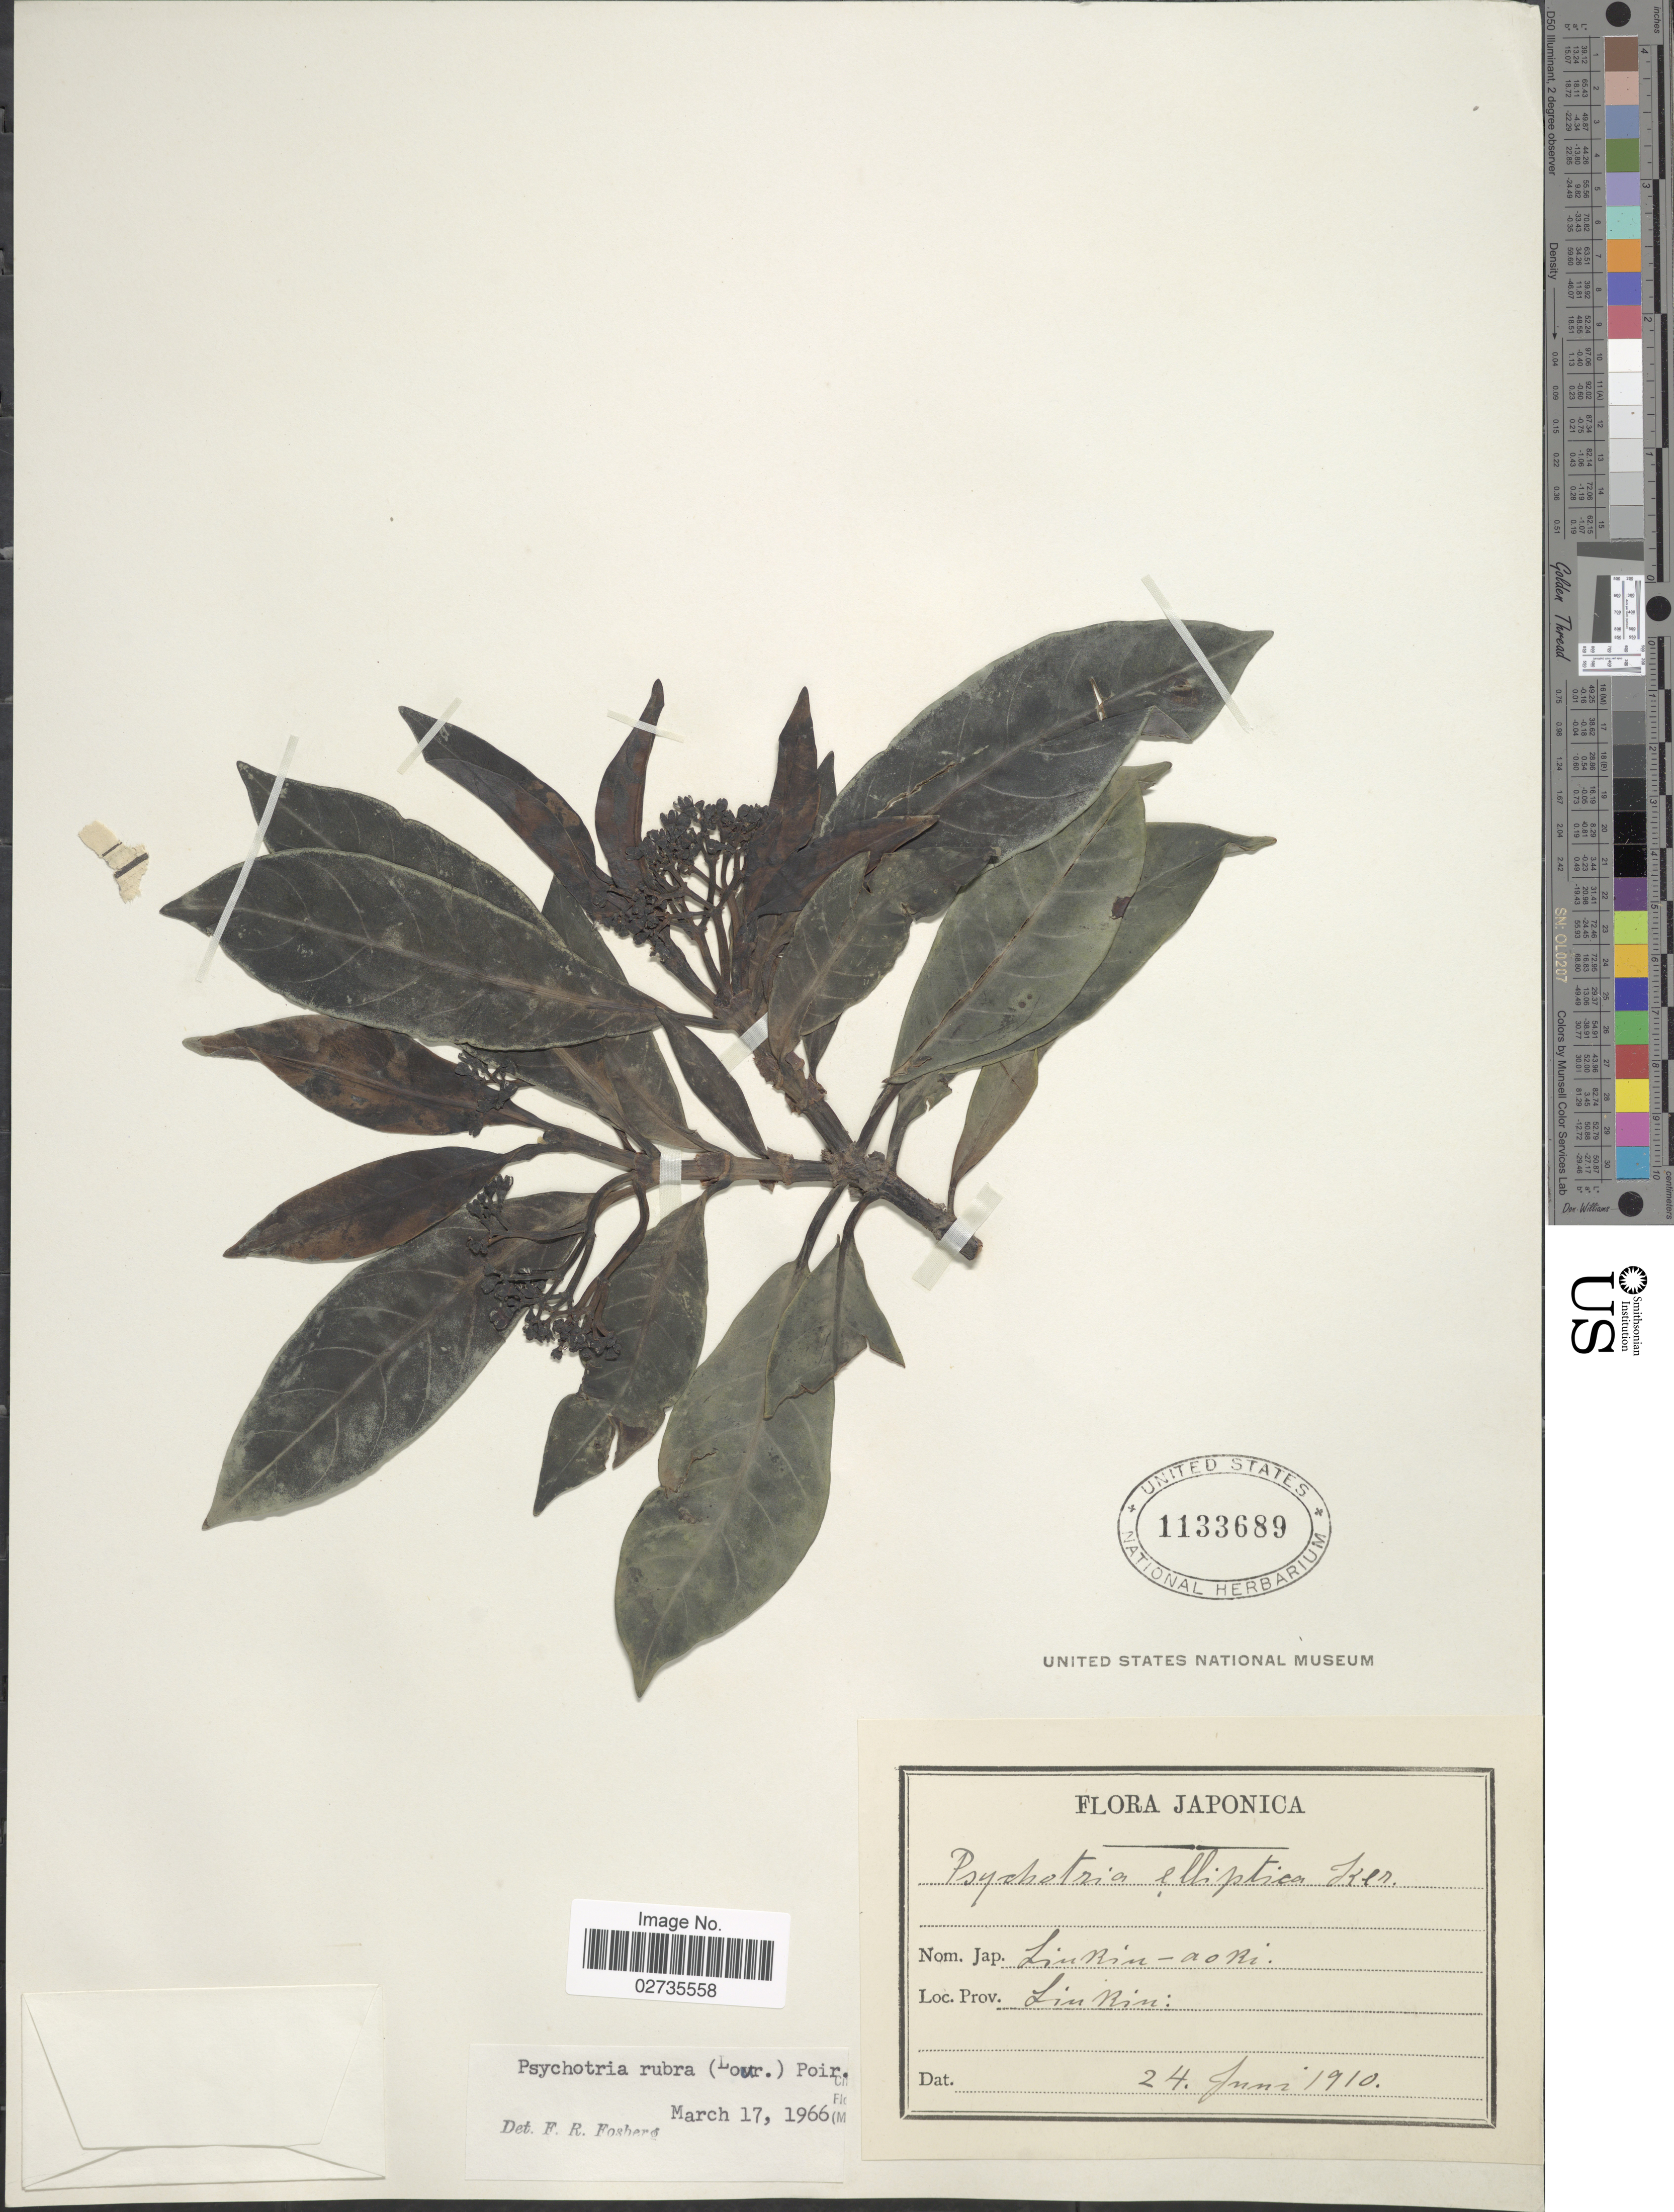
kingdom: Plantae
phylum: Tracheophyta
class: Magnoliopsida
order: Gentianales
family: Rubiaceae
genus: Psychotria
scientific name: Psychotria rubra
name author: (Lour.) Poir.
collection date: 1910-06-24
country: Japan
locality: Liu Kiu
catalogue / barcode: US 1133689